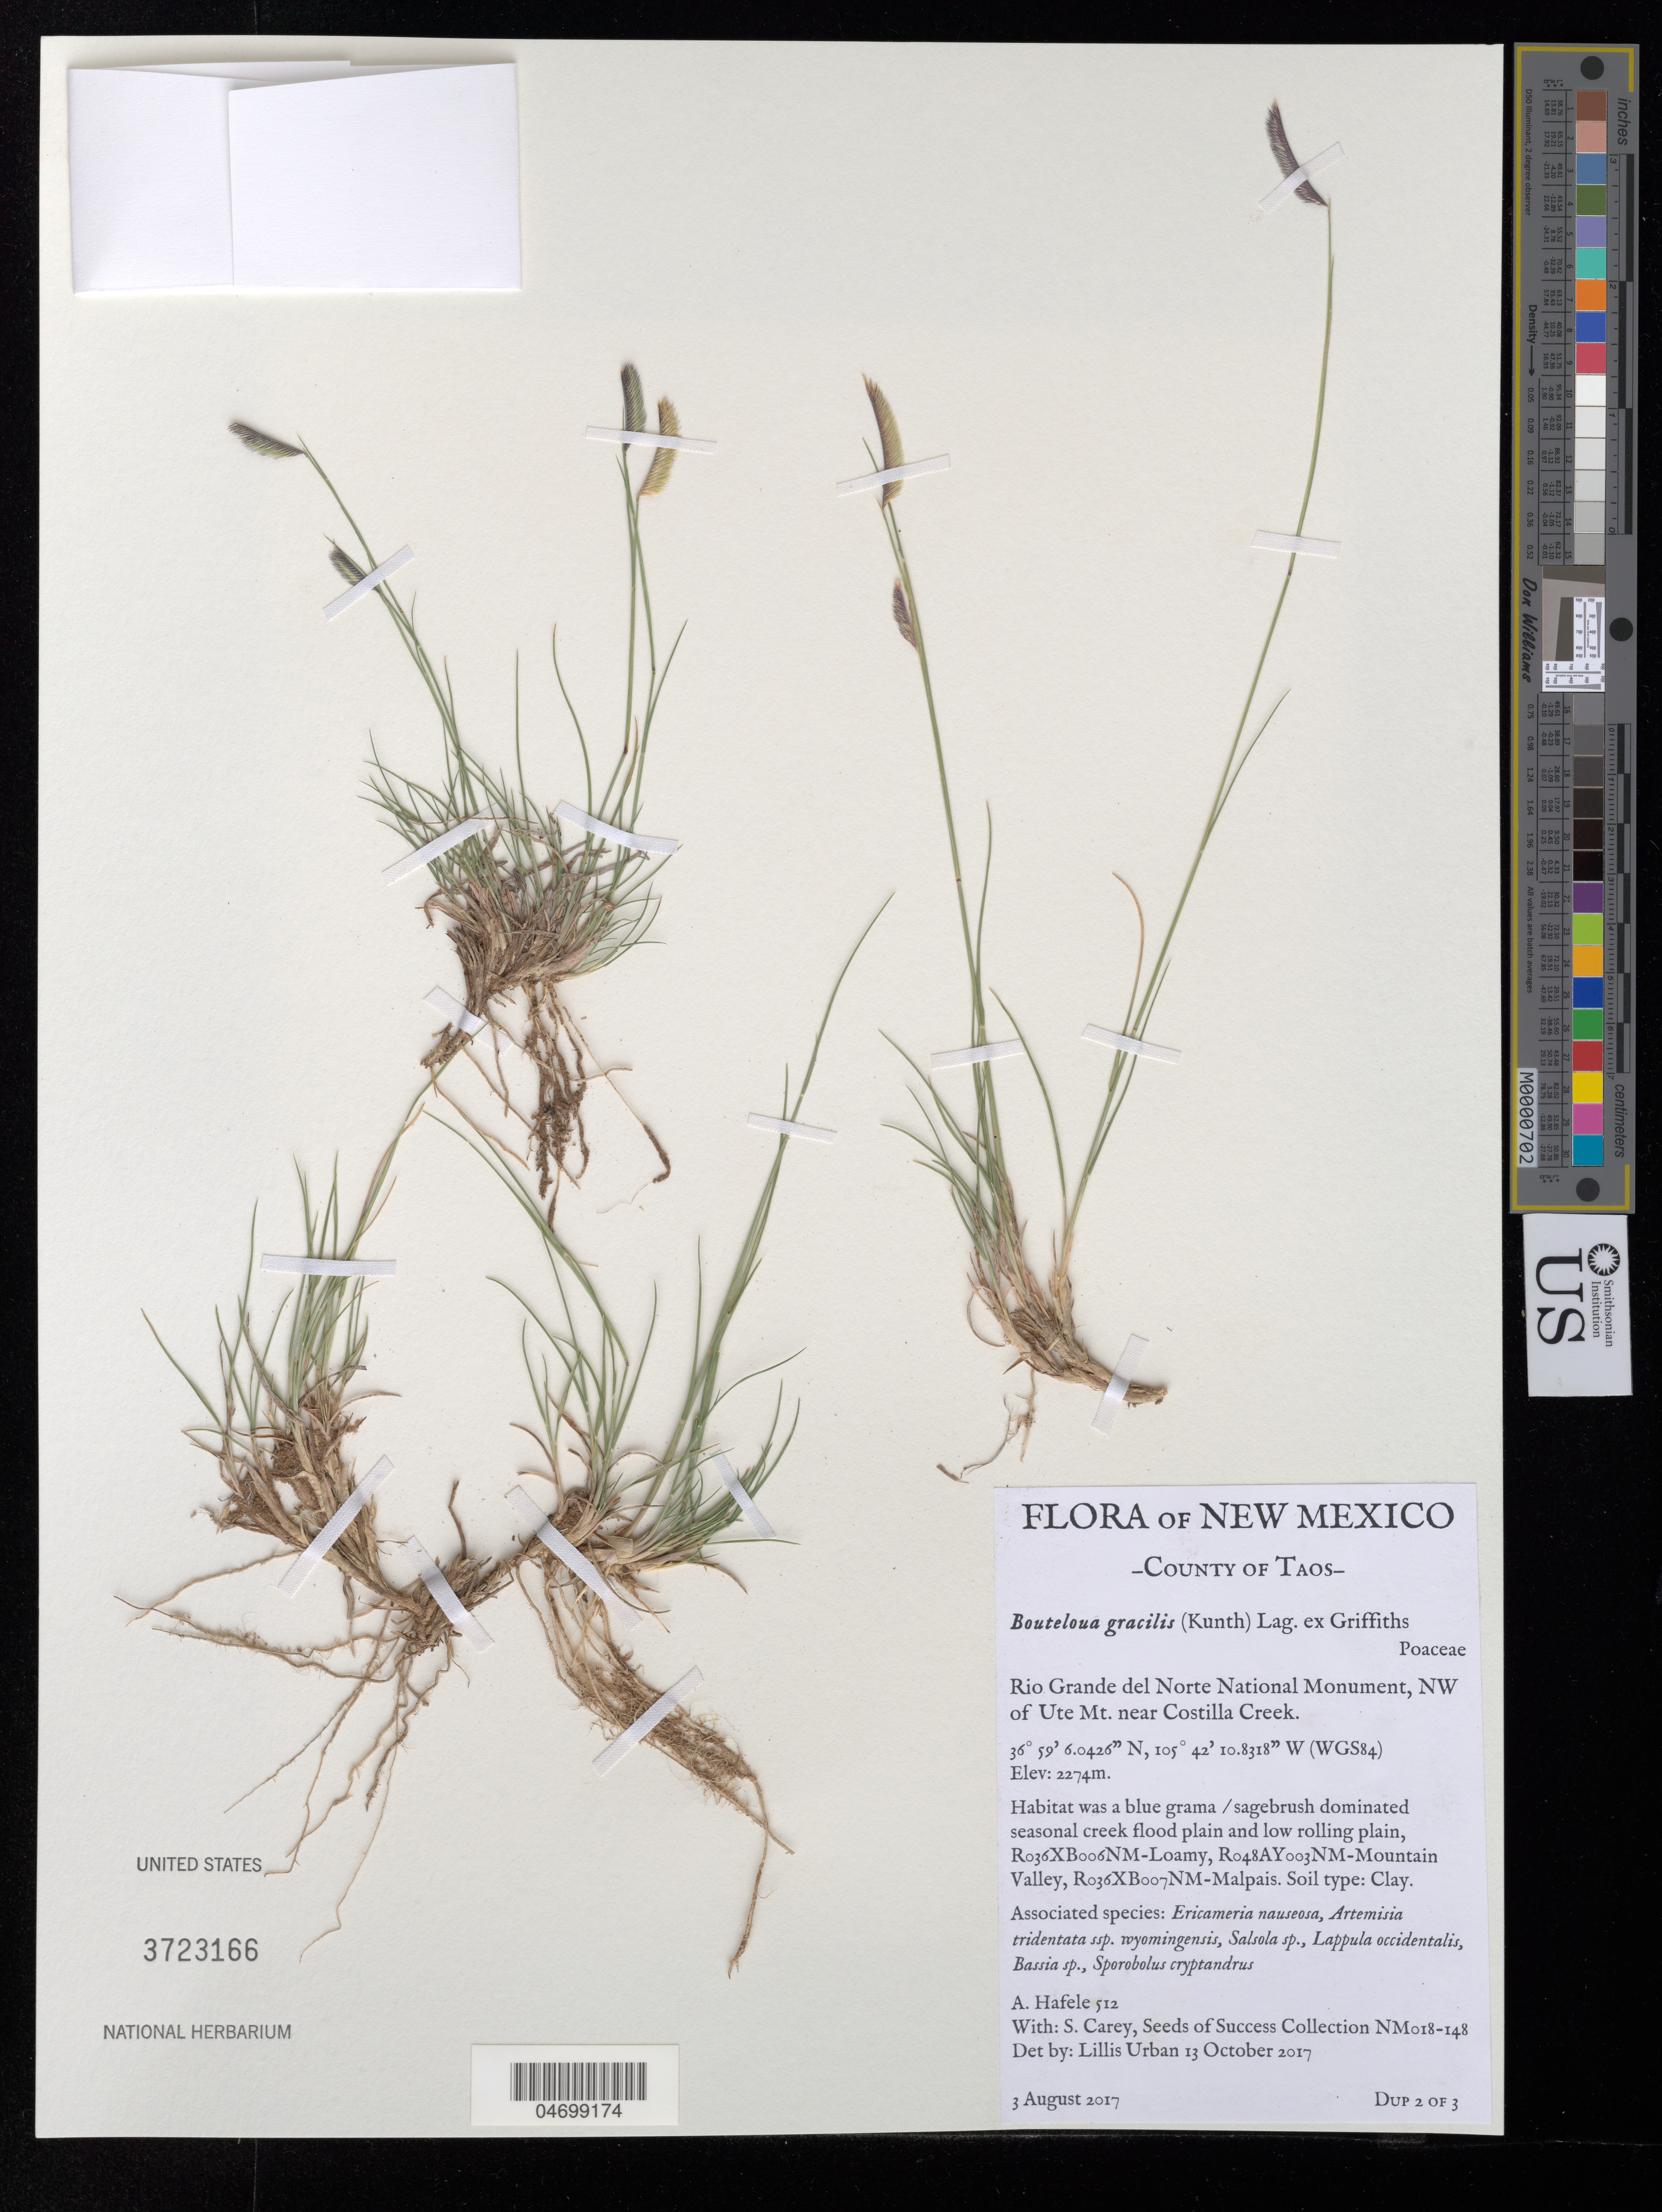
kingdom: Plantae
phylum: Tracheophyta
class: Liliopsida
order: Poales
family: Poaceae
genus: Bouteloua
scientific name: Bouteloua gracilis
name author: (Kunth) Lag. ex Griffiths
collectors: A. Hafele & S. Carey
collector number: NM018-148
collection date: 2017-08-03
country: United States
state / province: New Mexico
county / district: Taos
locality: Rio Grande del Norte National Monument, NW of Ute Mt, near Costilla Creek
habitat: Blue gramma/sagebrush dominated area, R036XB006NM-Loamy, R048AY003NM-Mountain Valley, R036XB007NM-Malpais. Clay. With Salsola sp., Bassia sp., Lappula occidentalis, etc.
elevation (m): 2274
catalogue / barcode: US 3723166